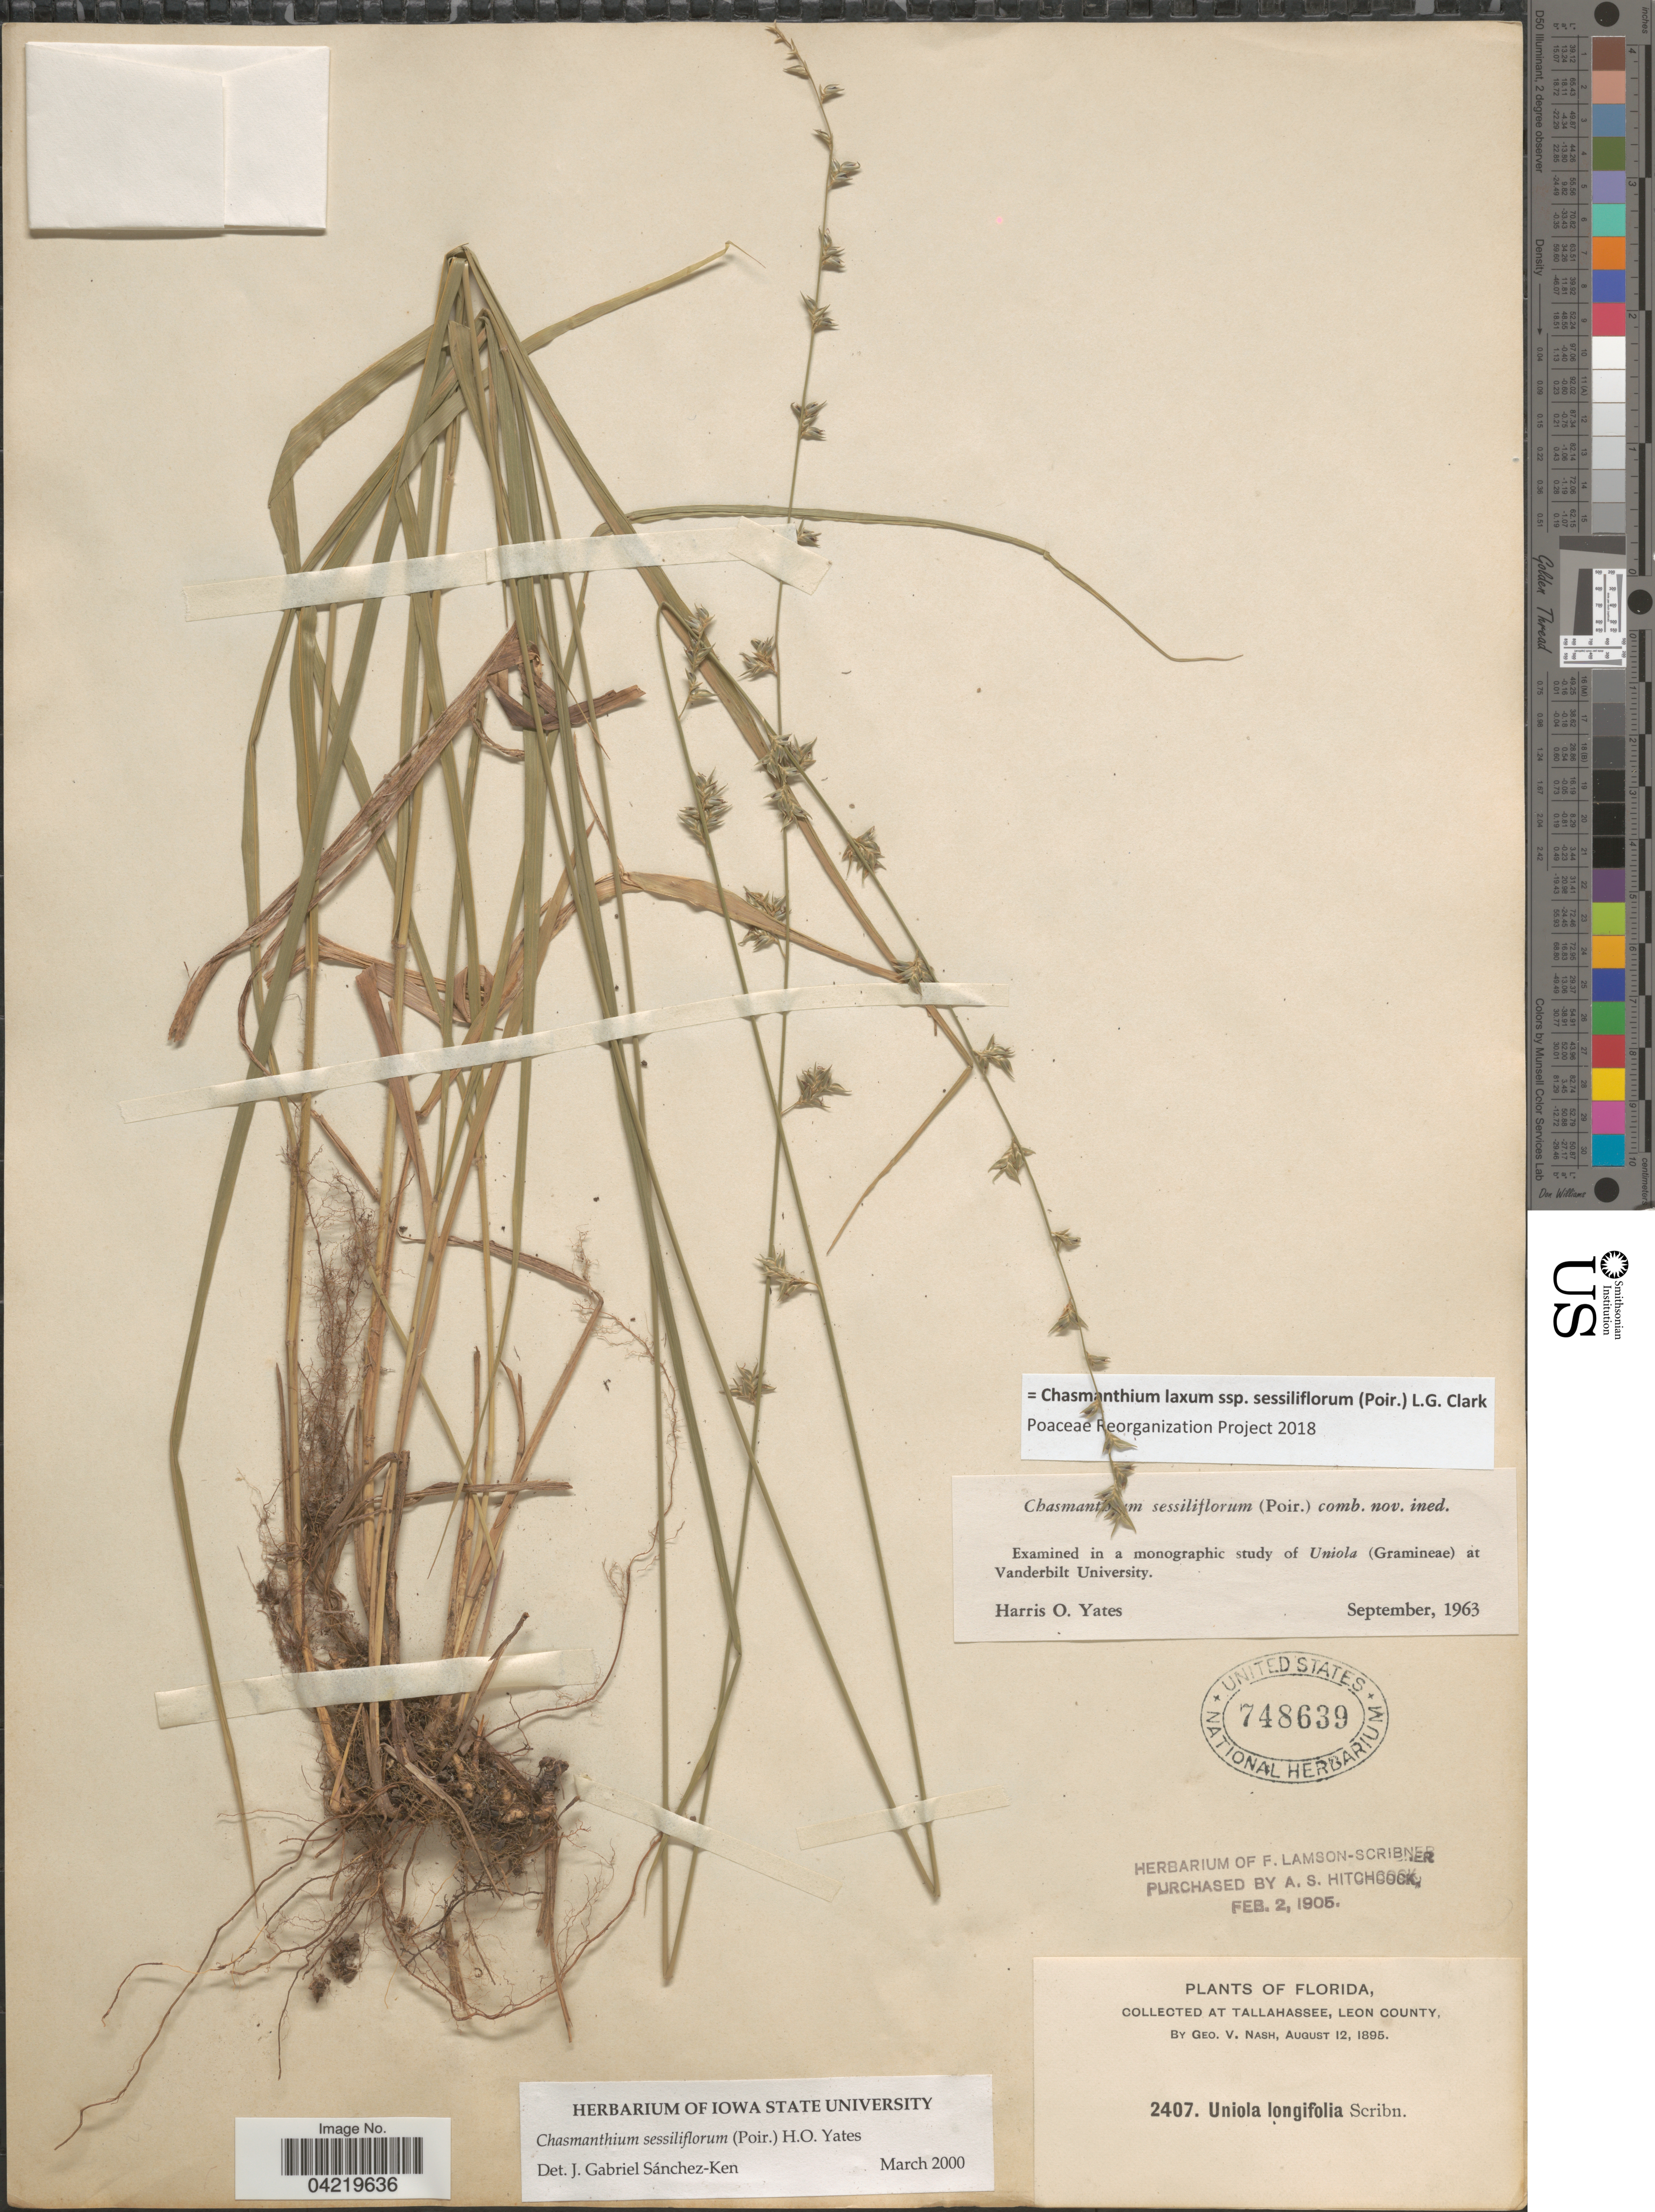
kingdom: Plantae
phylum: Tracheophyta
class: Liliopsida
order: Poales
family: Poaceae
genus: Chasmanthium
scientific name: Chasmanthium laxum subsp. sessiliflorum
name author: (L.) H.O. Yates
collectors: G. V. Nash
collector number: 2407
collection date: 1895-08-12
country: United States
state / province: Florida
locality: Tallahassee, Leon County.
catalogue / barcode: US 748639